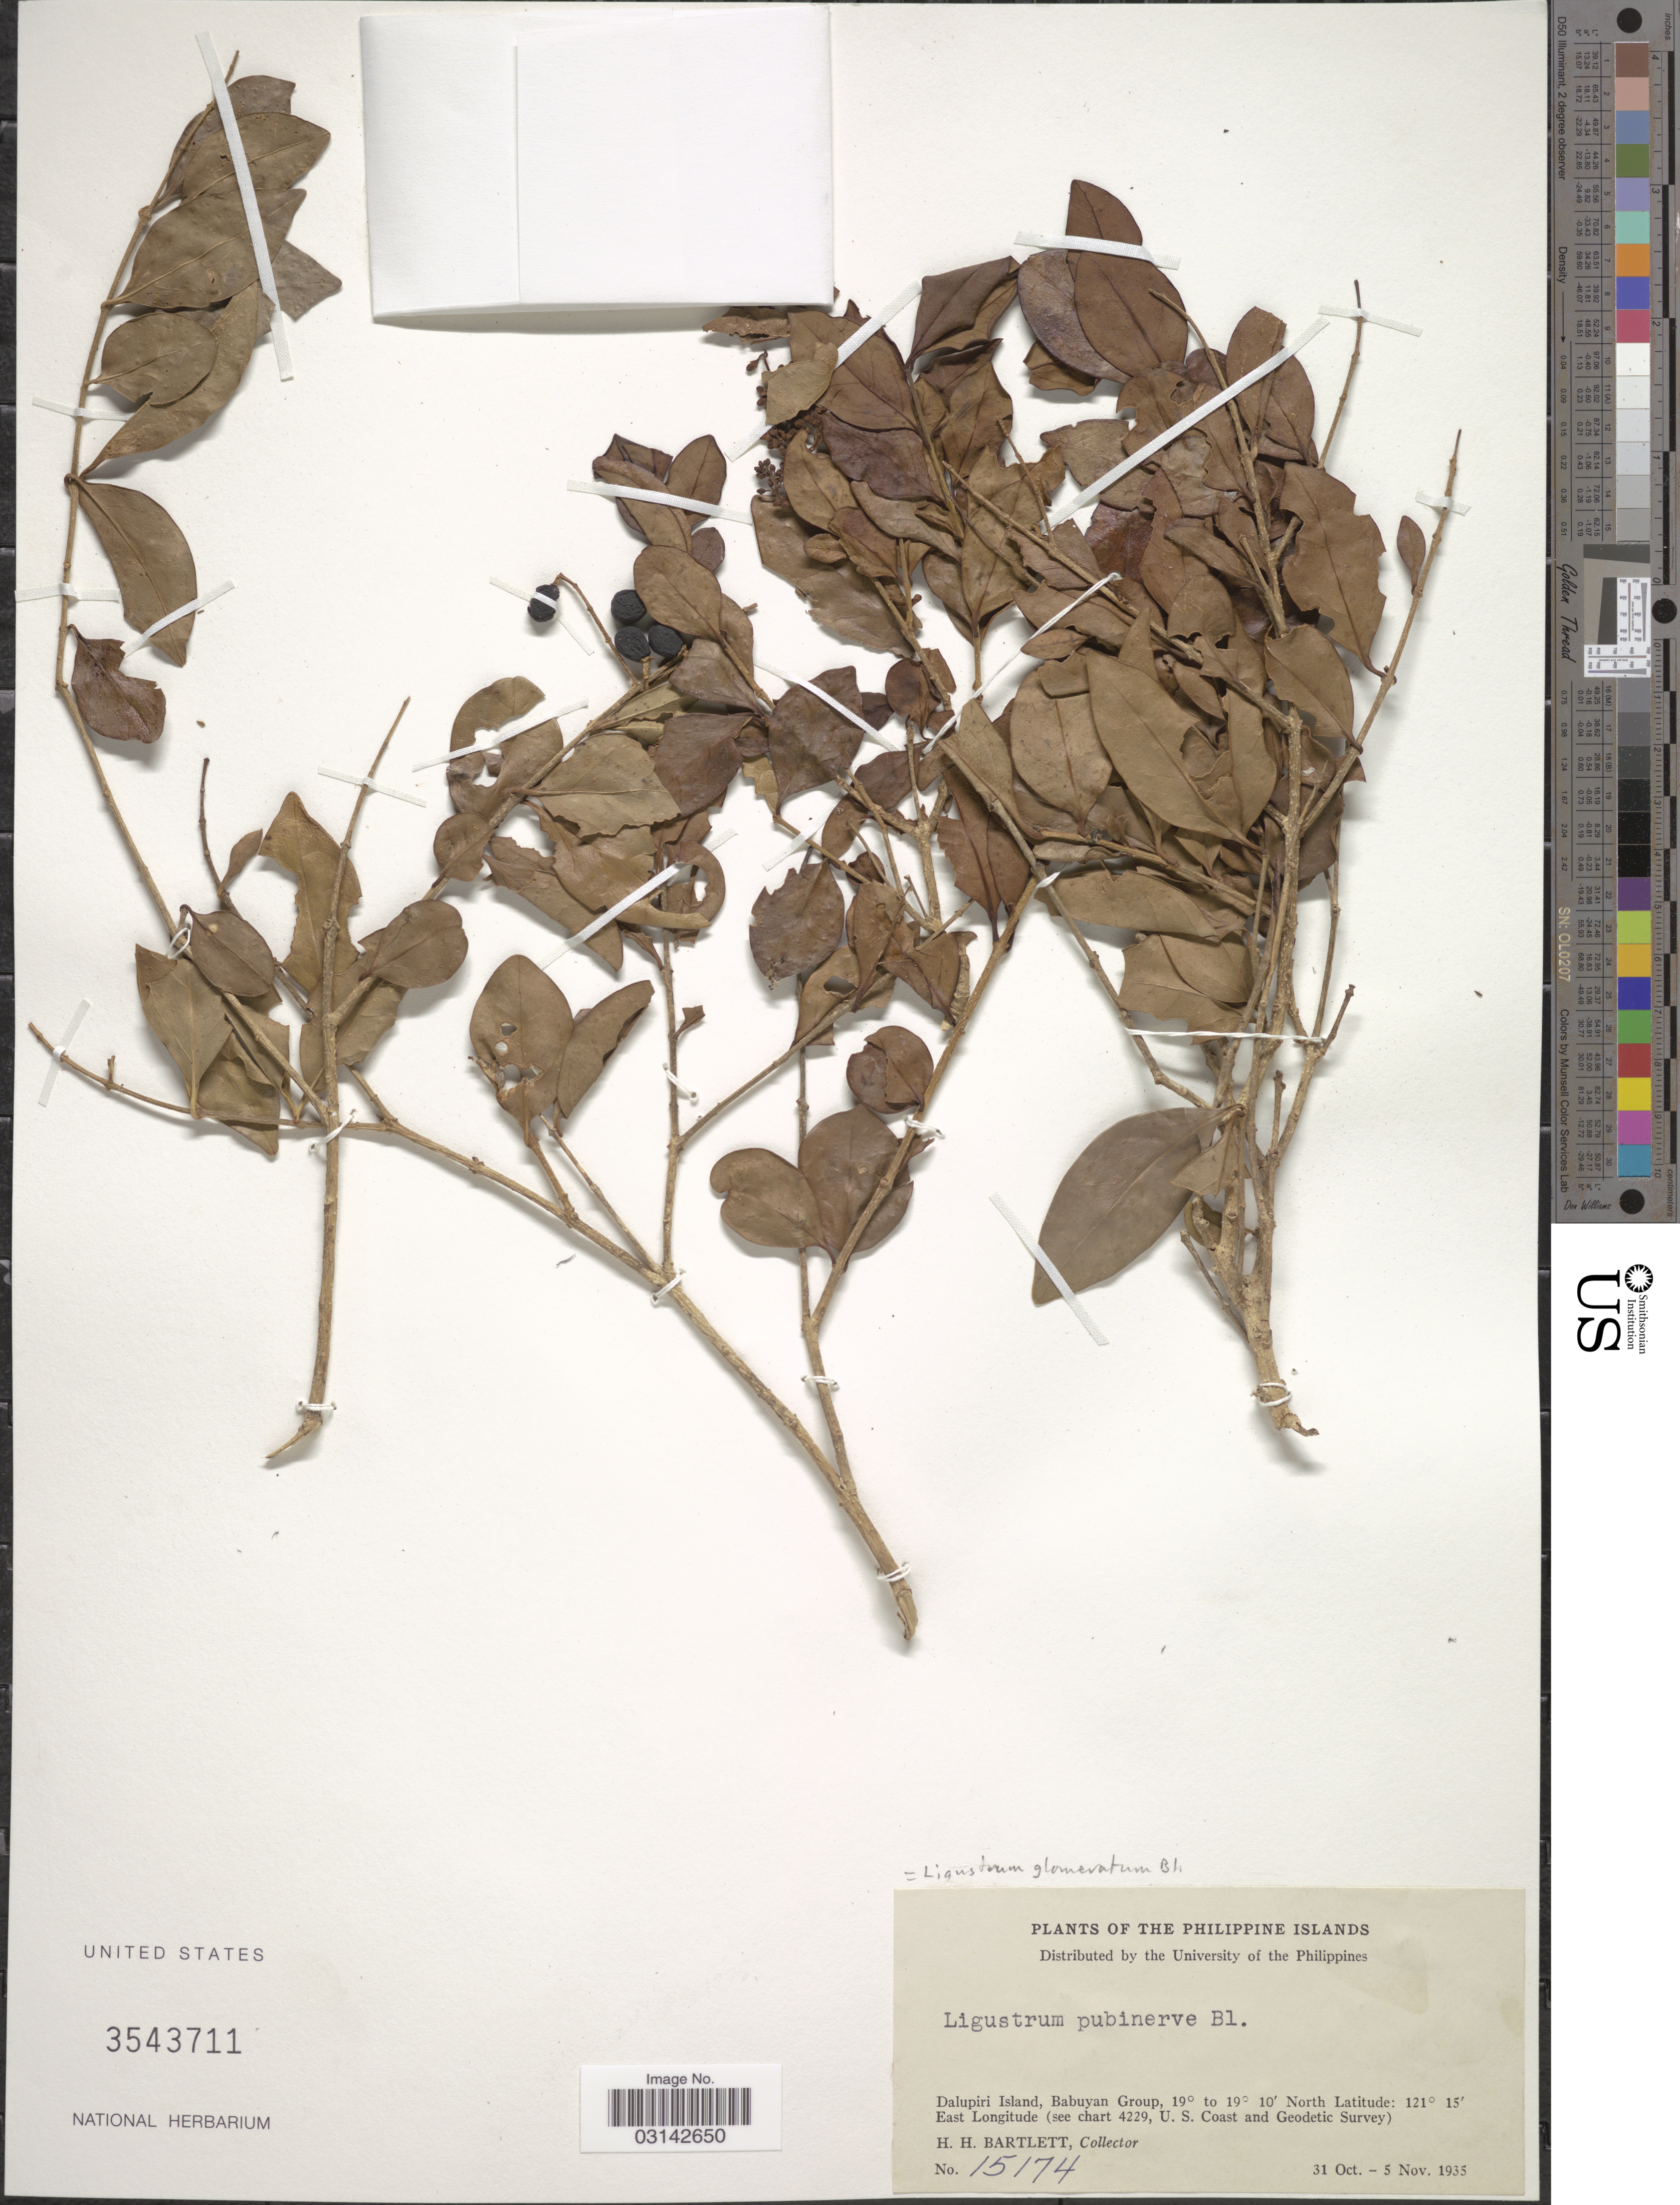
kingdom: Plantae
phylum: Tracheophyta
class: Magnoliopsida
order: Lamiales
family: Oleaceae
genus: Ligustrum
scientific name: Ligustrum sp.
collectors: H. H. Bartlett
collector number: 15174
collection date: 1935-10-31/1935-11-05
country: Philippines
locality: Dalupiri Island, Babuyan Group (see chart 4229, U.S. Coast and Geodetic Survey).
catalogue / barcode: US 3543711